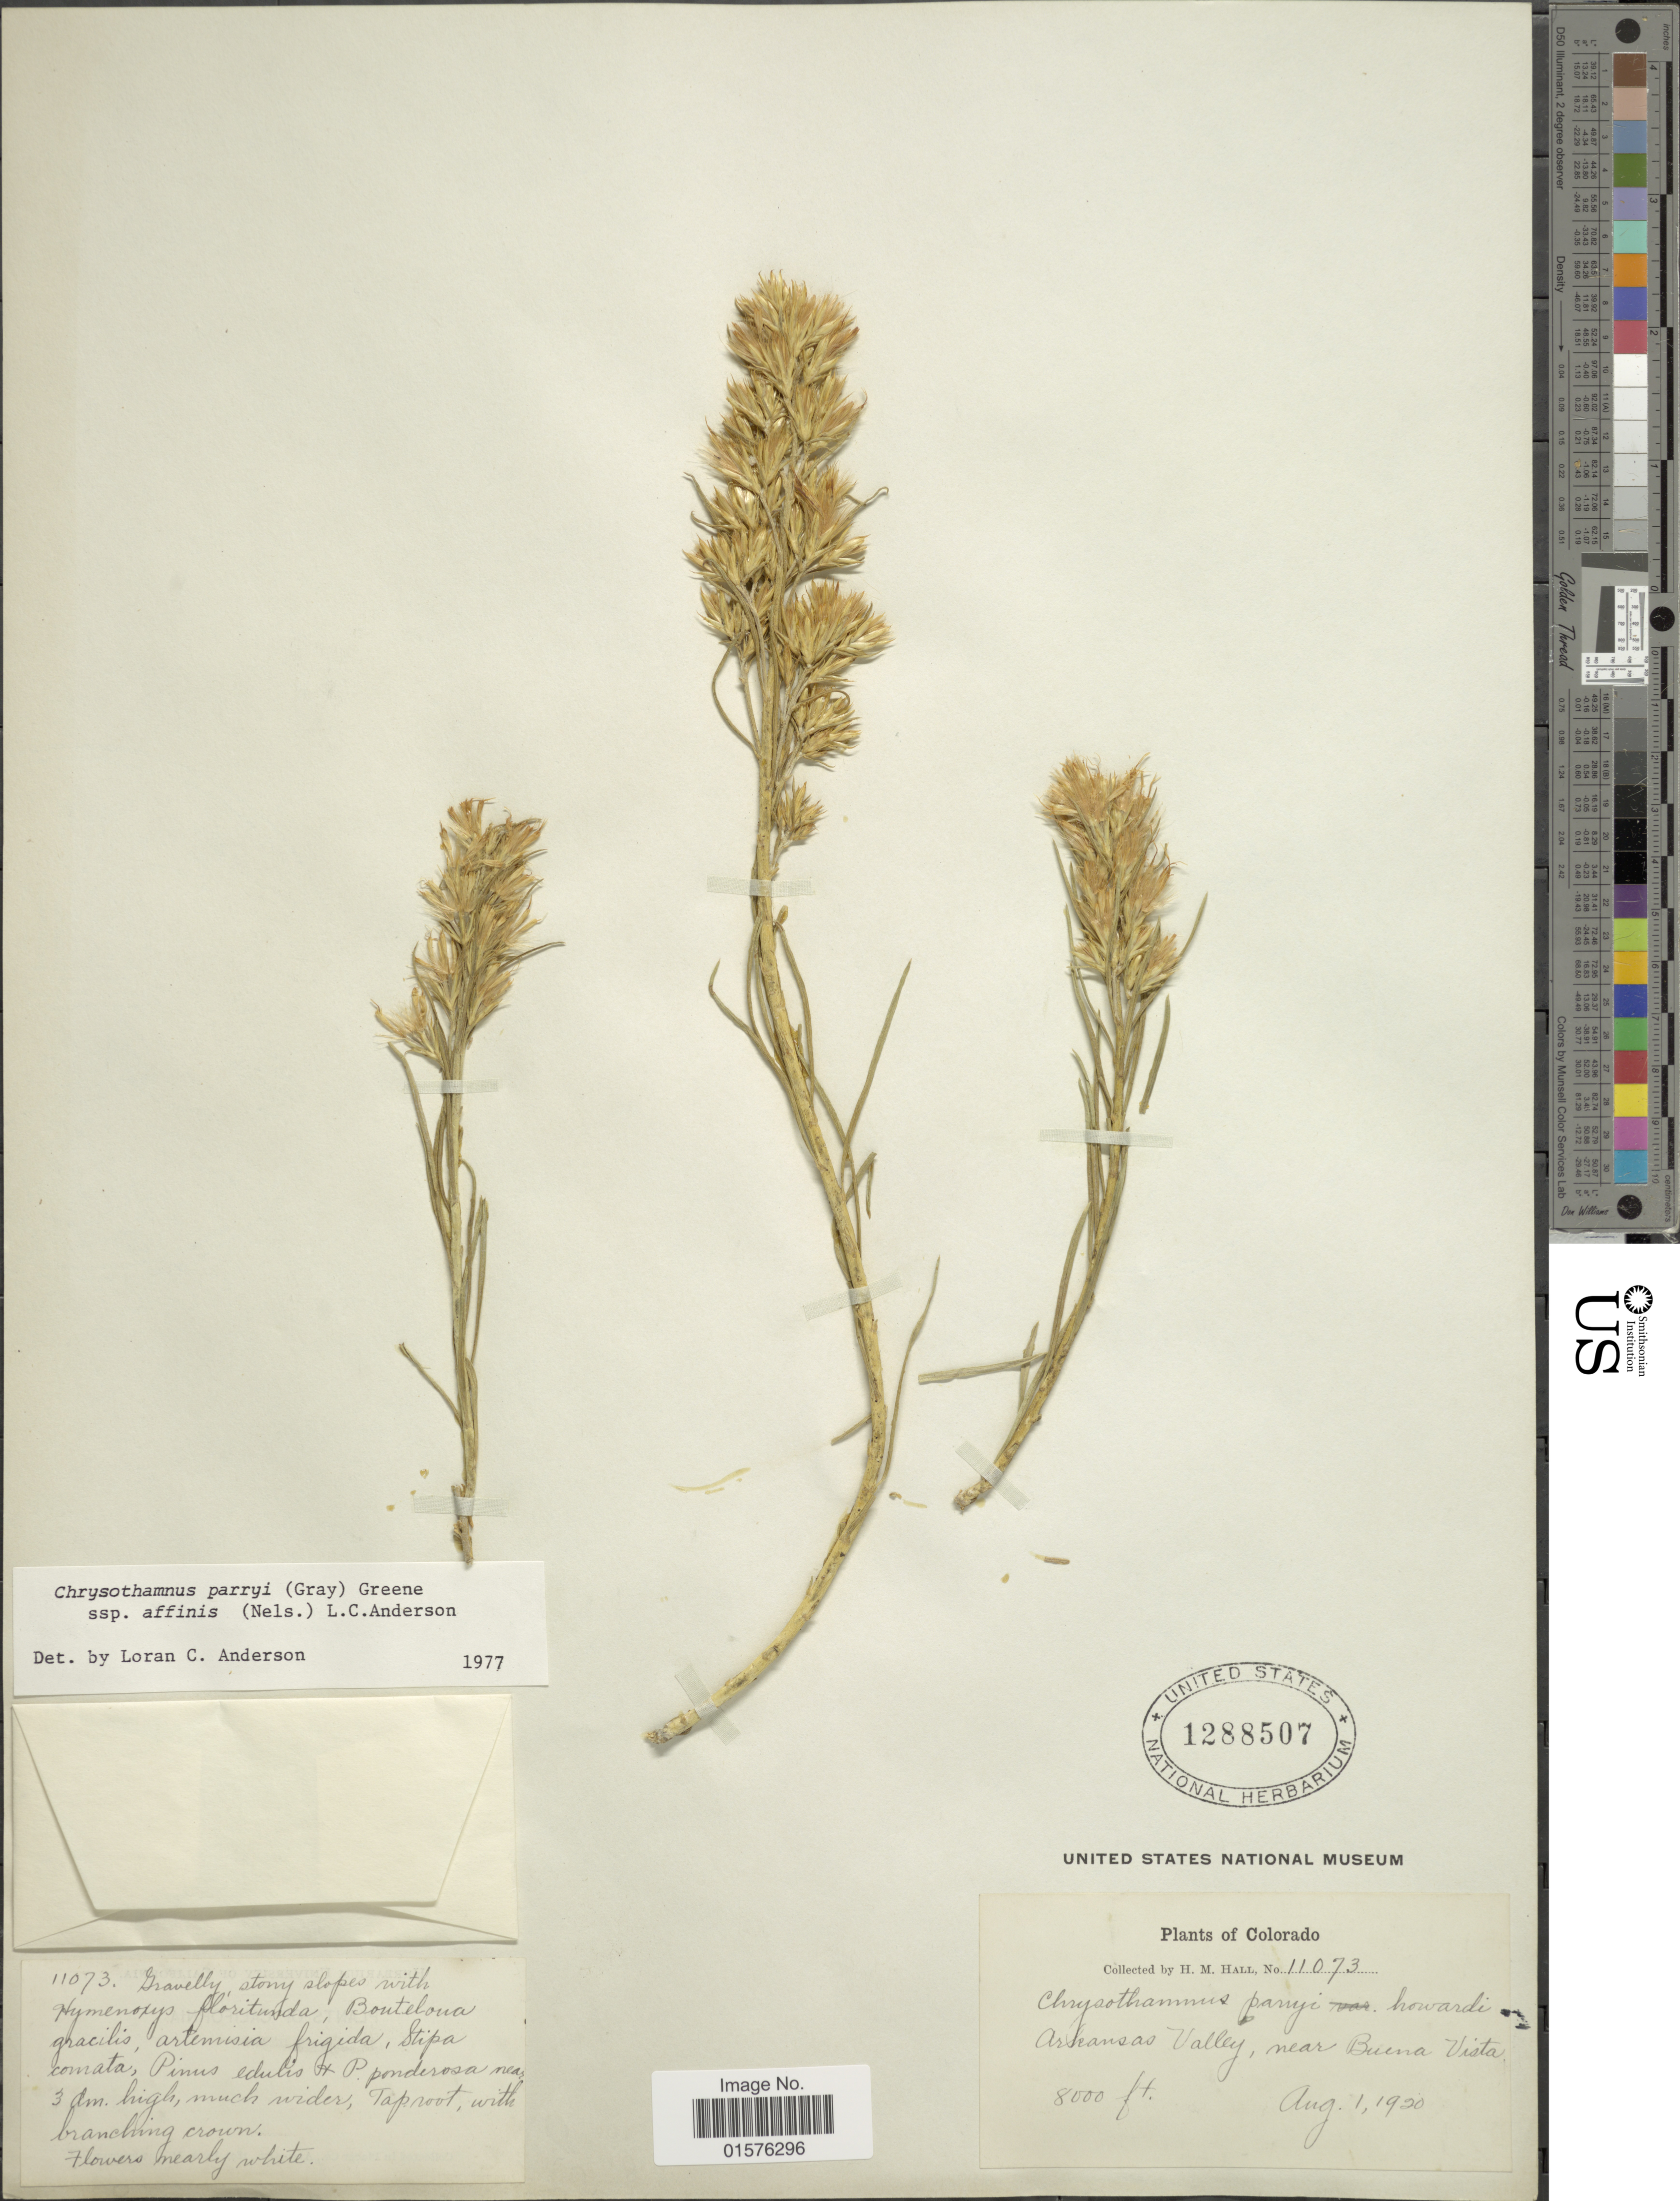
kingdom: Plantae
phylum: Tracheophyta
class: Magnoliopsida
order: Asterales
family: Asteraceae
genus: Ericameria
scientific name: Ericameria parryi var. affinis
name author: (A. Nelson) G.L. Nesom & G.I. Baird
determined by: Urbatsch, Lowell E., Curator (LSU), Louisiana State University (UNITED STATES)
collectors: H. M. Hall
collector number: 11073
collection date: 1920-08-01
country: United States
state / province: Colorado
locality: Arkansas Valley, near Buena Vista.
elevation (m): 2438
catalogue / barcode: US 1288507